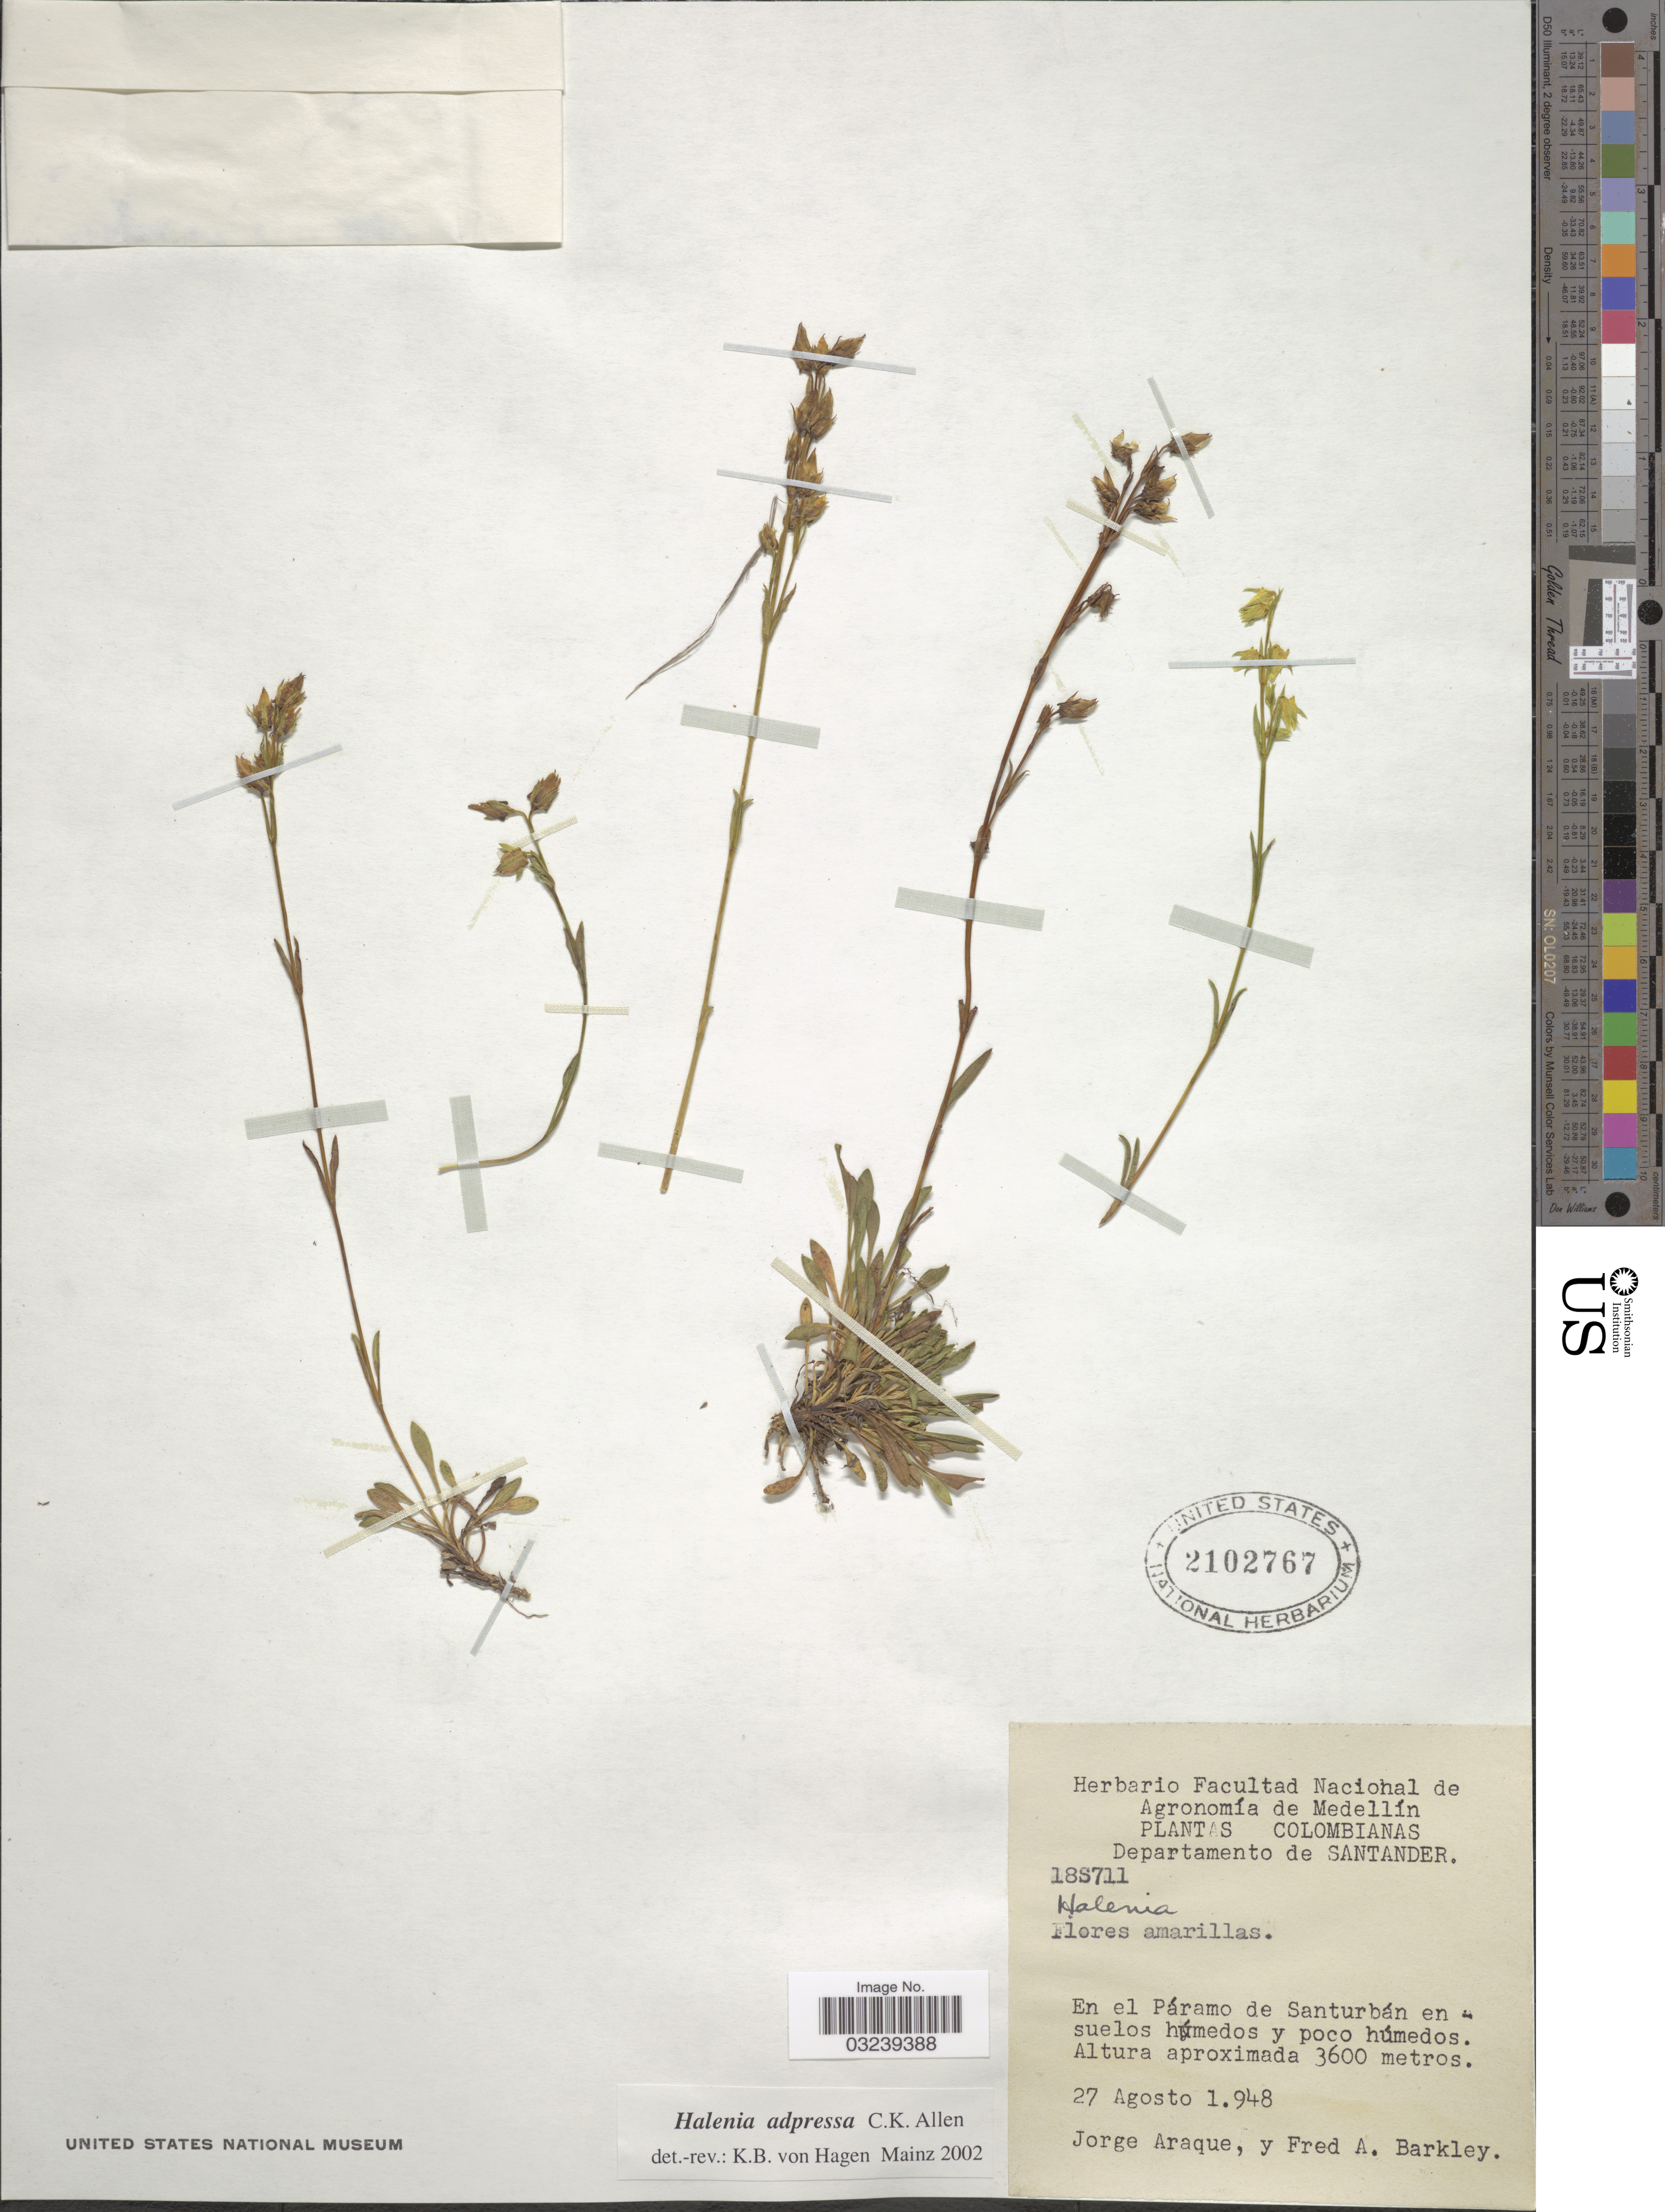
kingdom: Plantae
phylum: Tracheophyta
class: Magnoliopsida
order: Gentianales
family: Gentianaceae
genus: Halenia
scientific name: Halenia adpressa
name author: C.K. Allen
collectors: J. Araque & F. A. Barkley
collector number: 18S711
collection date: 1948-08-27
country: Colombia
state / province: Santander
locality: Departamento de Santander. En el Páramo de Santurbán en suelos húmedos y poco húmedos.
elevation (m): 3600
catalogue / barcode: US 2102767